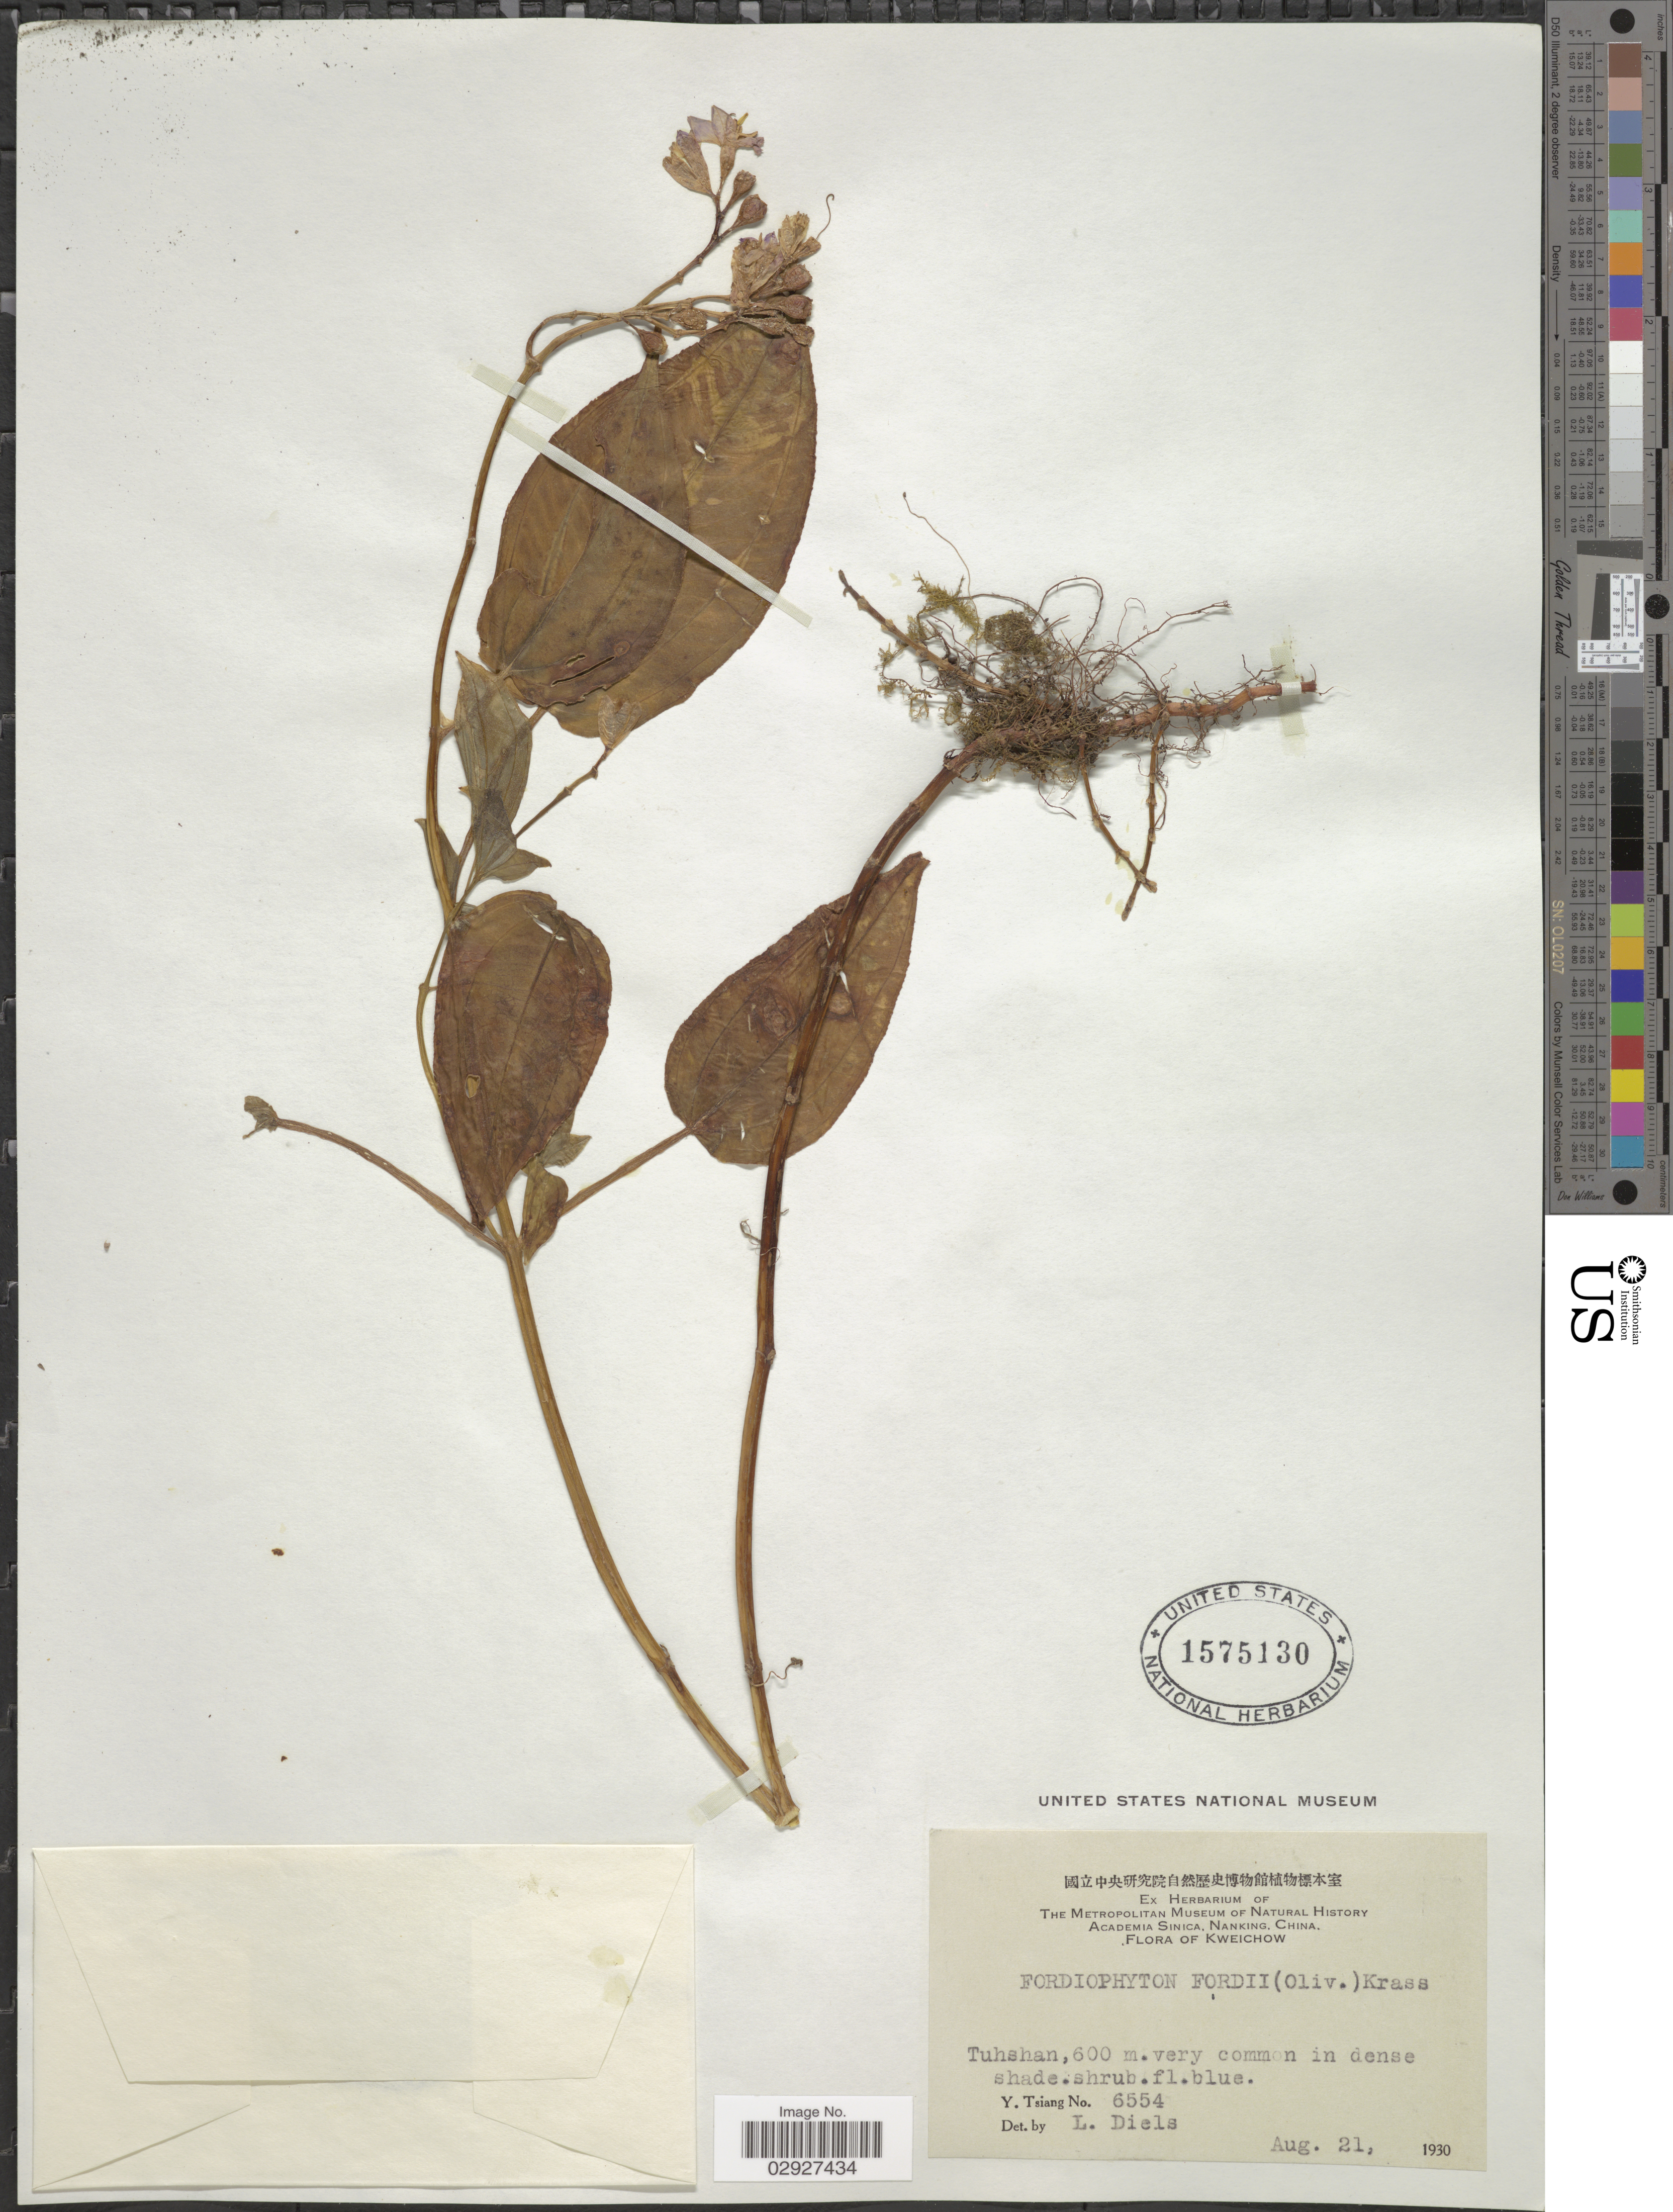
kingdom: Plantae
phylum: Tracheophyta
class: Magnoliopsida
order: Myrtales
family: Melastomataceae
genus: Fordiophyton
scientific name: Fordiophyton fordii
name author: (Oliv.) Krasser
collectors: Y. Tsiang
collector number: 6554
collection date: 1930-08-21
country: China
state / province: Guizhou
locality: Kweichow, Tuhshan.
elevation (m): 600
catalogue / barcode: US 1575130